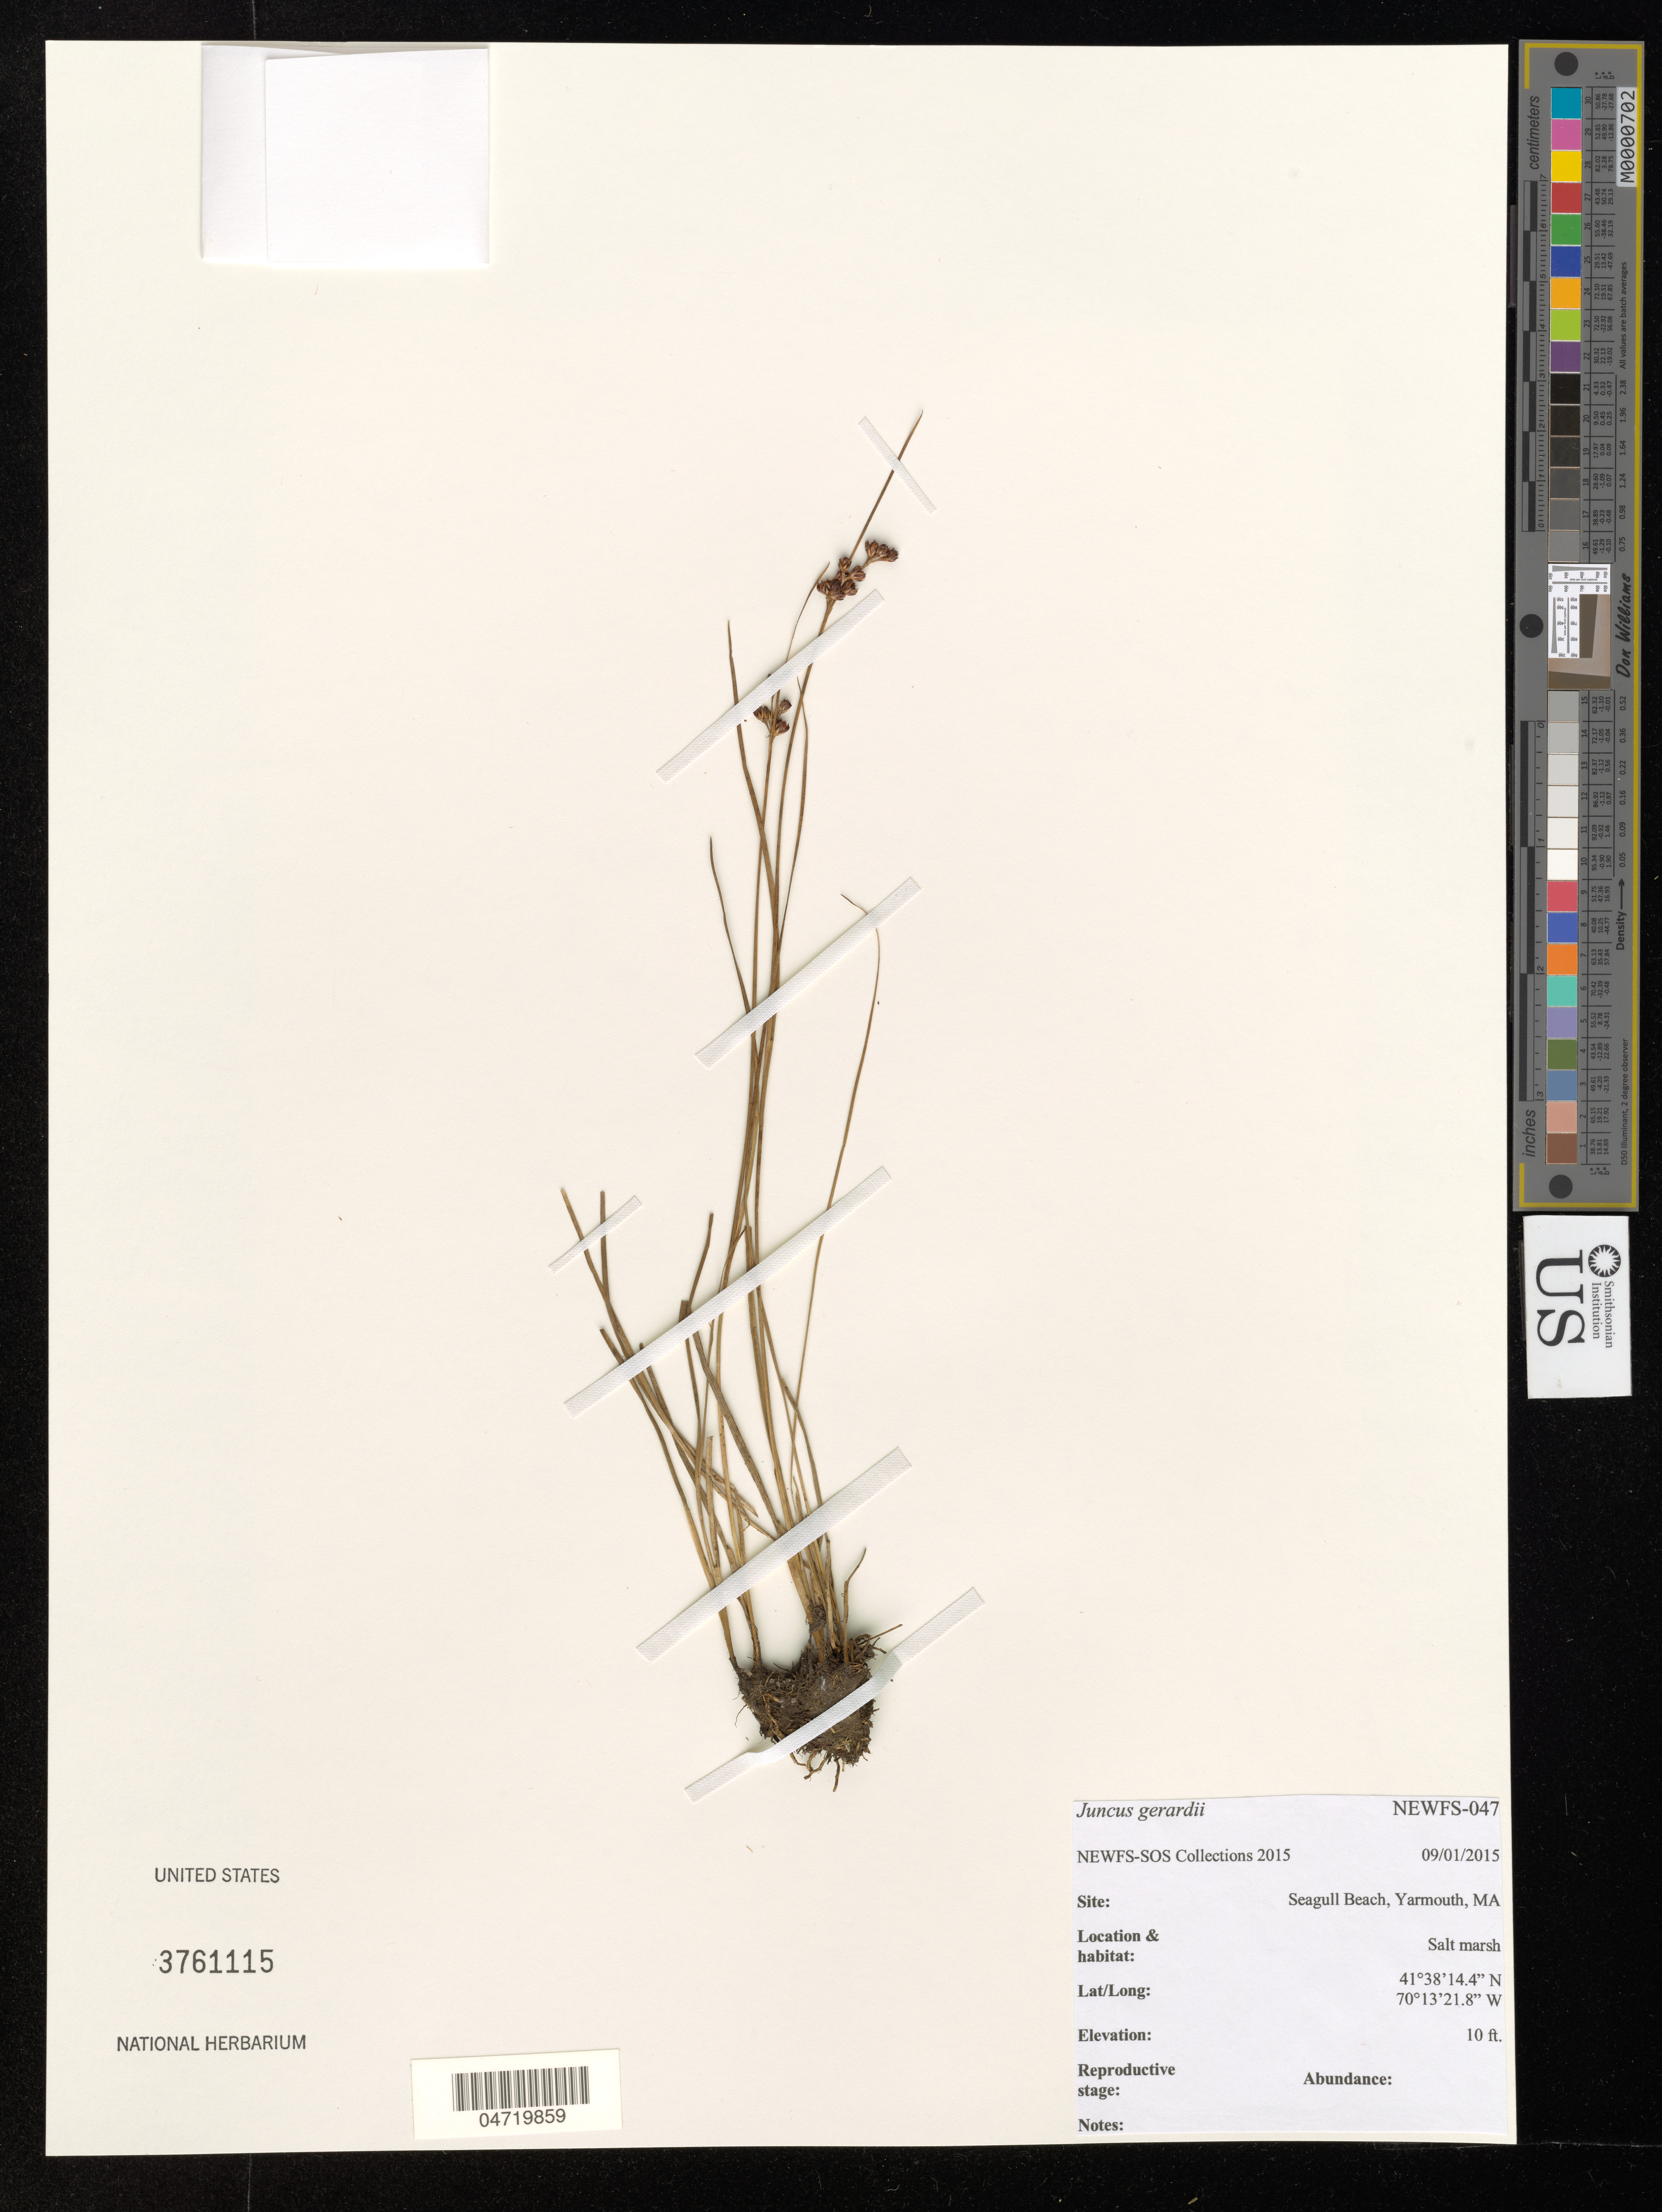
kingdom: Plantae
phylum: Tracheophyta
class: Liliopsida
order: Poales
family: Juncaceae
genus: Juncus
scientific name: Juncus gerardi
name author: Loisel.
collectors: NEWFS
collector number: NEWFS-047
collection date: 2015-09-01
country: United States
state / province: Massachusetts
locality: Seagull Beach, Yarmouth.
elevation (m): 3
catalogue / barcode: US 3761115